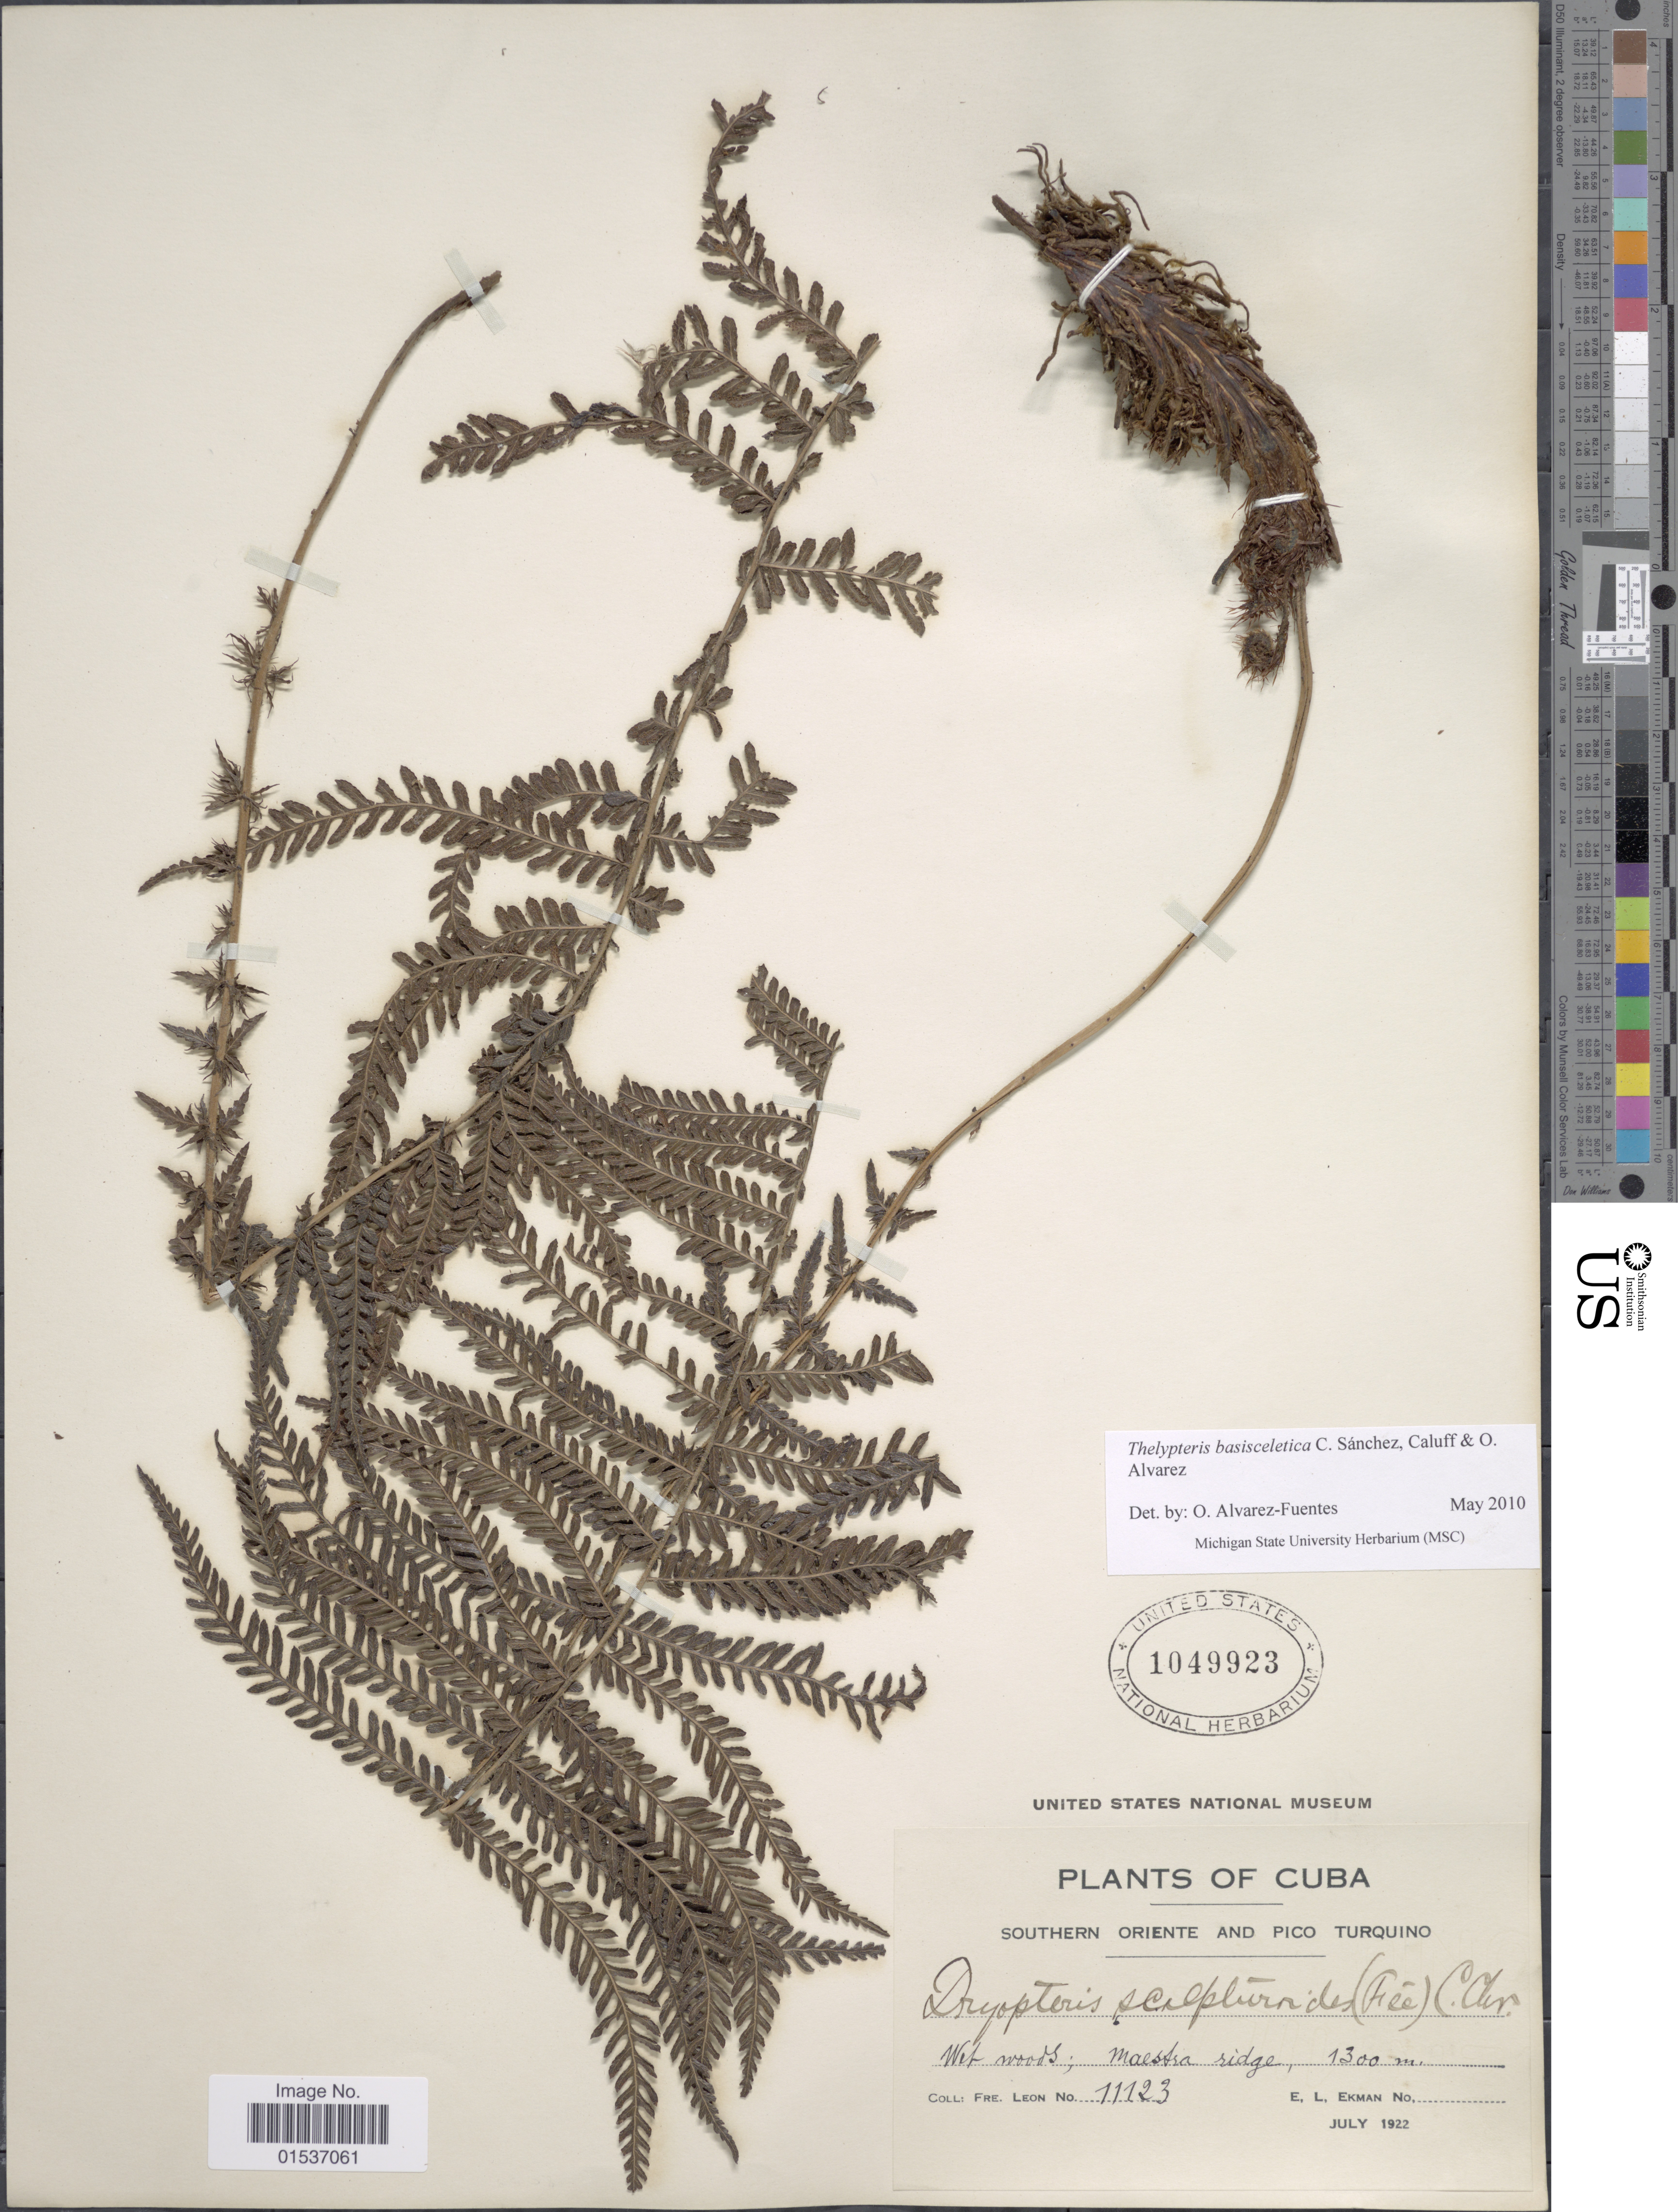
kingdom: Plantae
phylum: Tracheophyta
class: Polypodiopsida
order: Polypodiales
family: Thelypteridaceae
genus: Thelypteris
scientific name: Thelypteris basisceletica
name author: C. Sánchez et al.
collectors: Bro. León & E. L. Ekman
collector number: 11123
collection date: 1922-07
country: Cuba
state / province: Oriente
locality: Cuba, Southern Oriente and Pico Turquino. Maestra.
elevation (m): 1300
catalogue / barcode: US 1049923